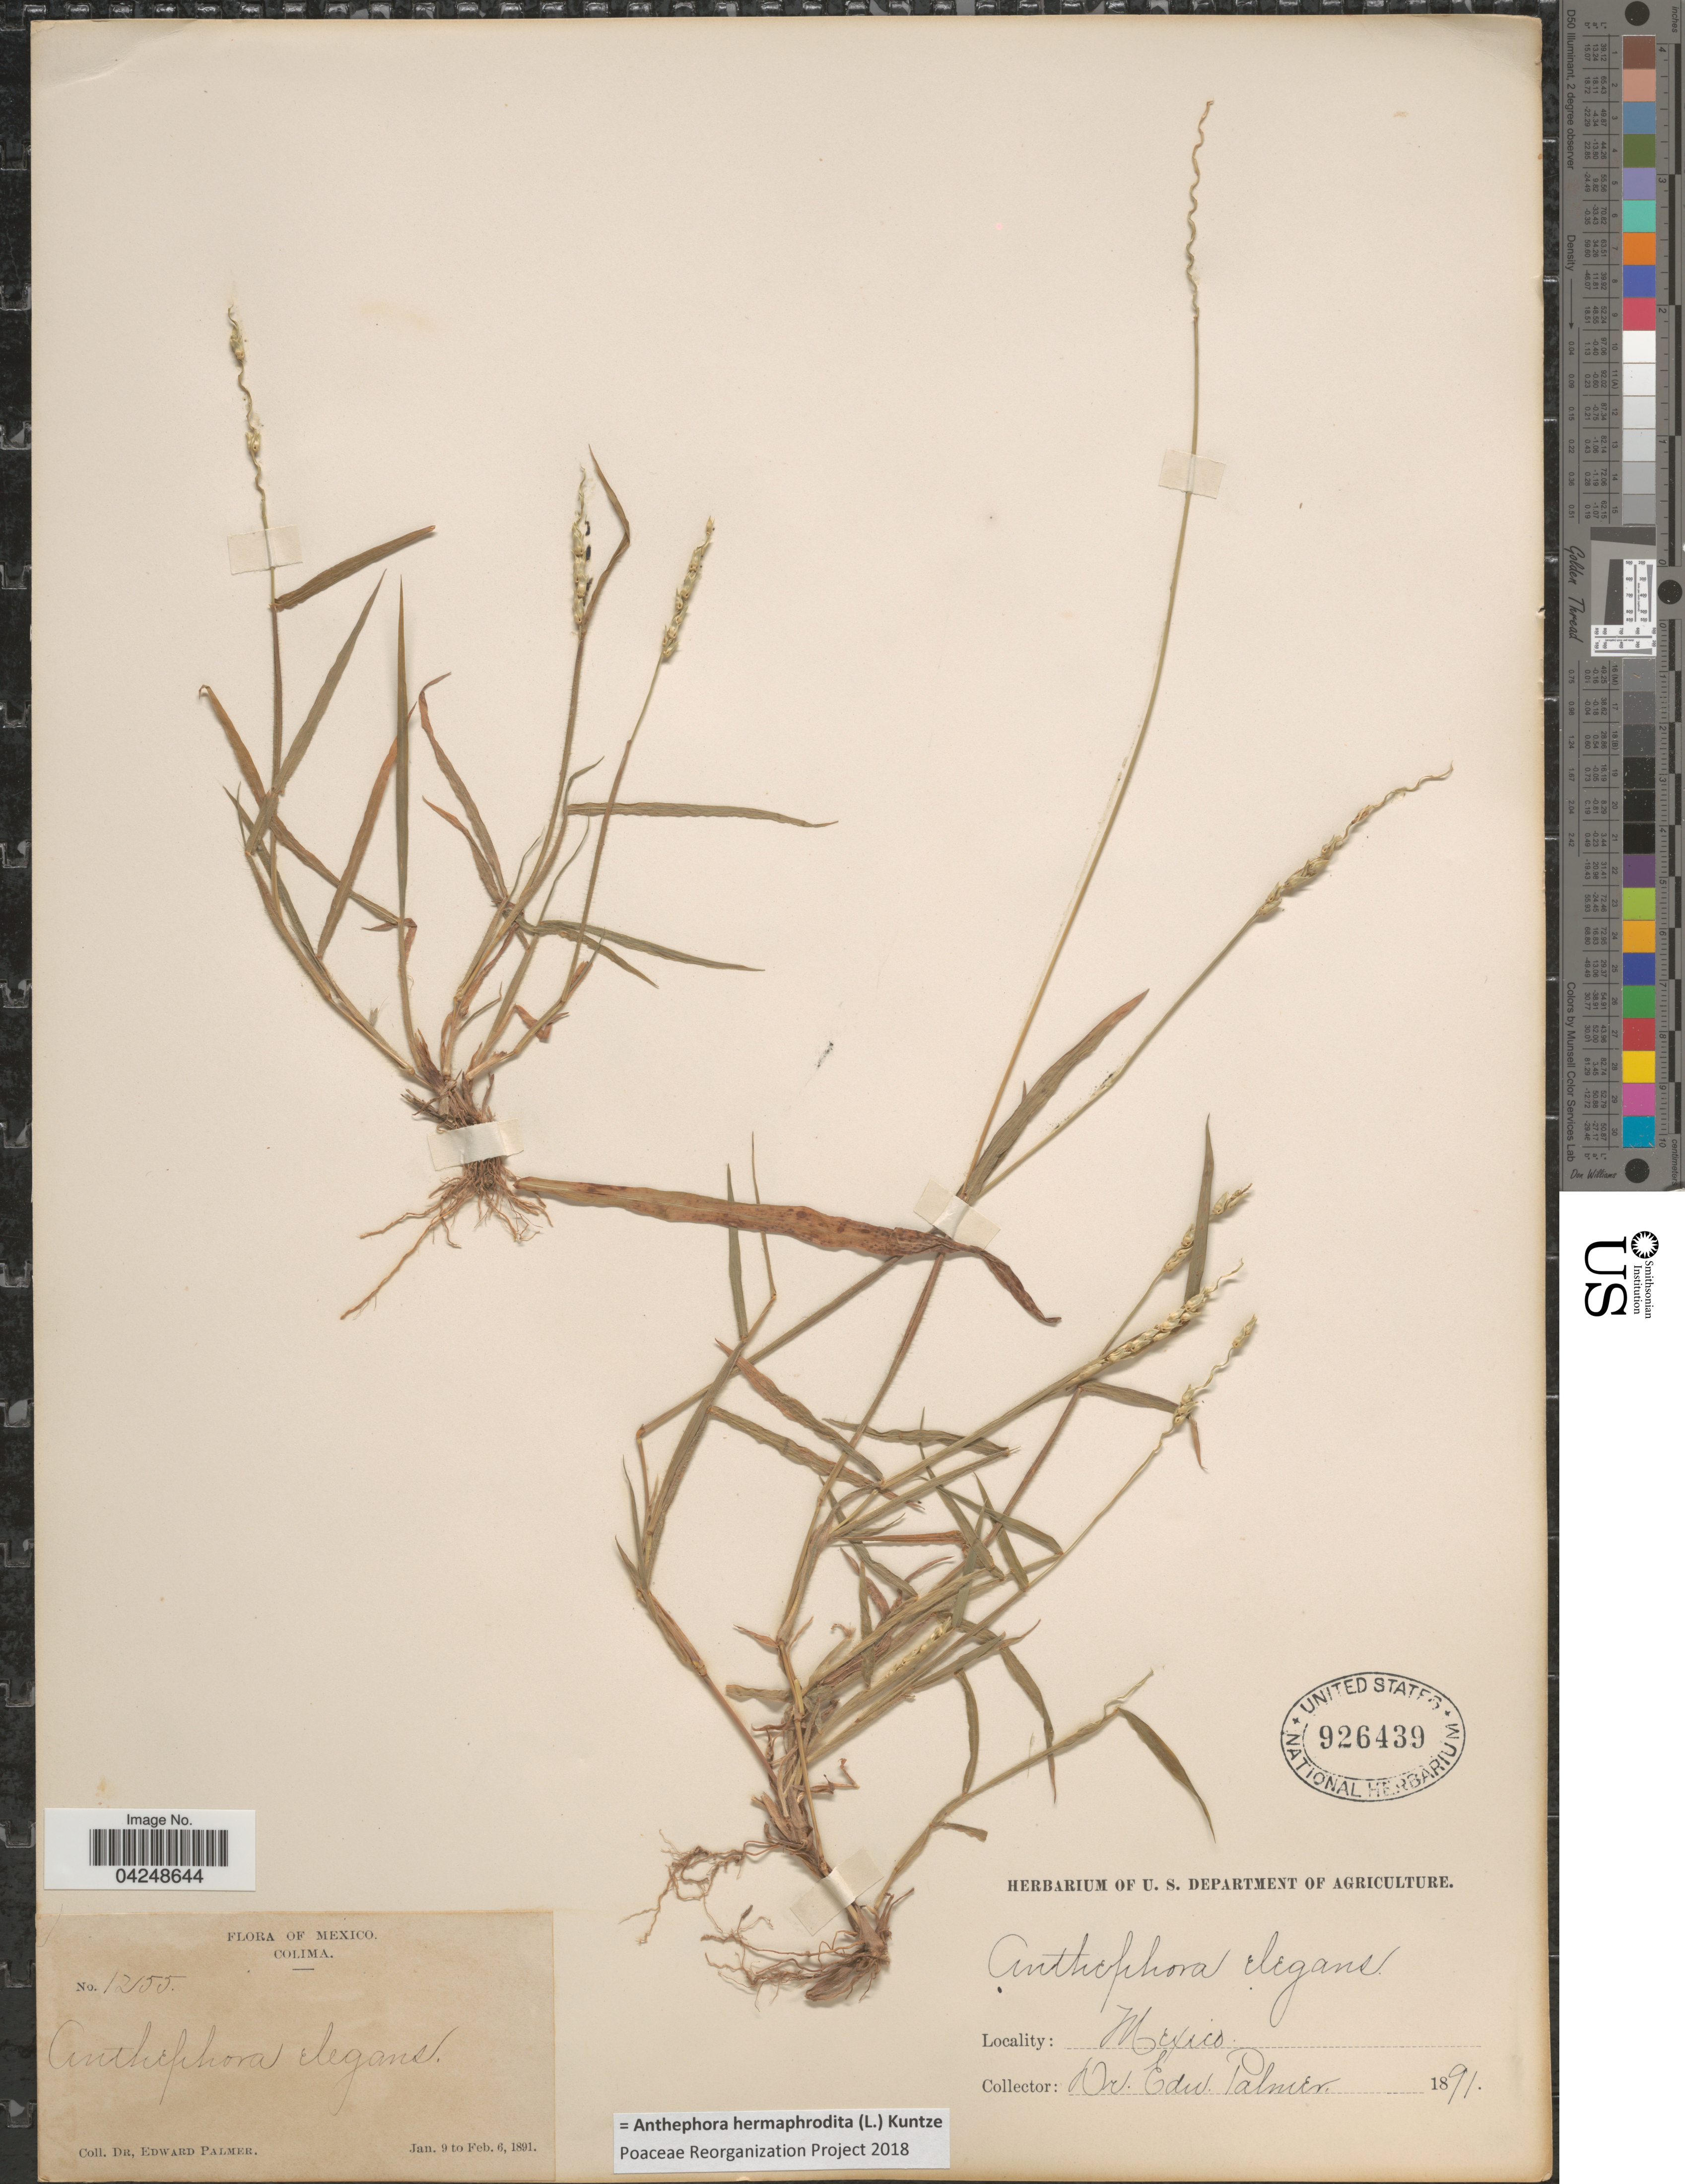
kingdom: Plantae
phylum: Tracheophyta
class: Liliopsida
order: Poales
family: Poaceae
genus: Anthephora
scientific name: Anthephora hermaphrodita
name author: (L.) Kuntze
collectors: E. Palmer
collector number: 1255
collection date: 1891-01-09/1891-02-06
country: Mexico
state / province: Colima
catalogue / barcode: US 926439